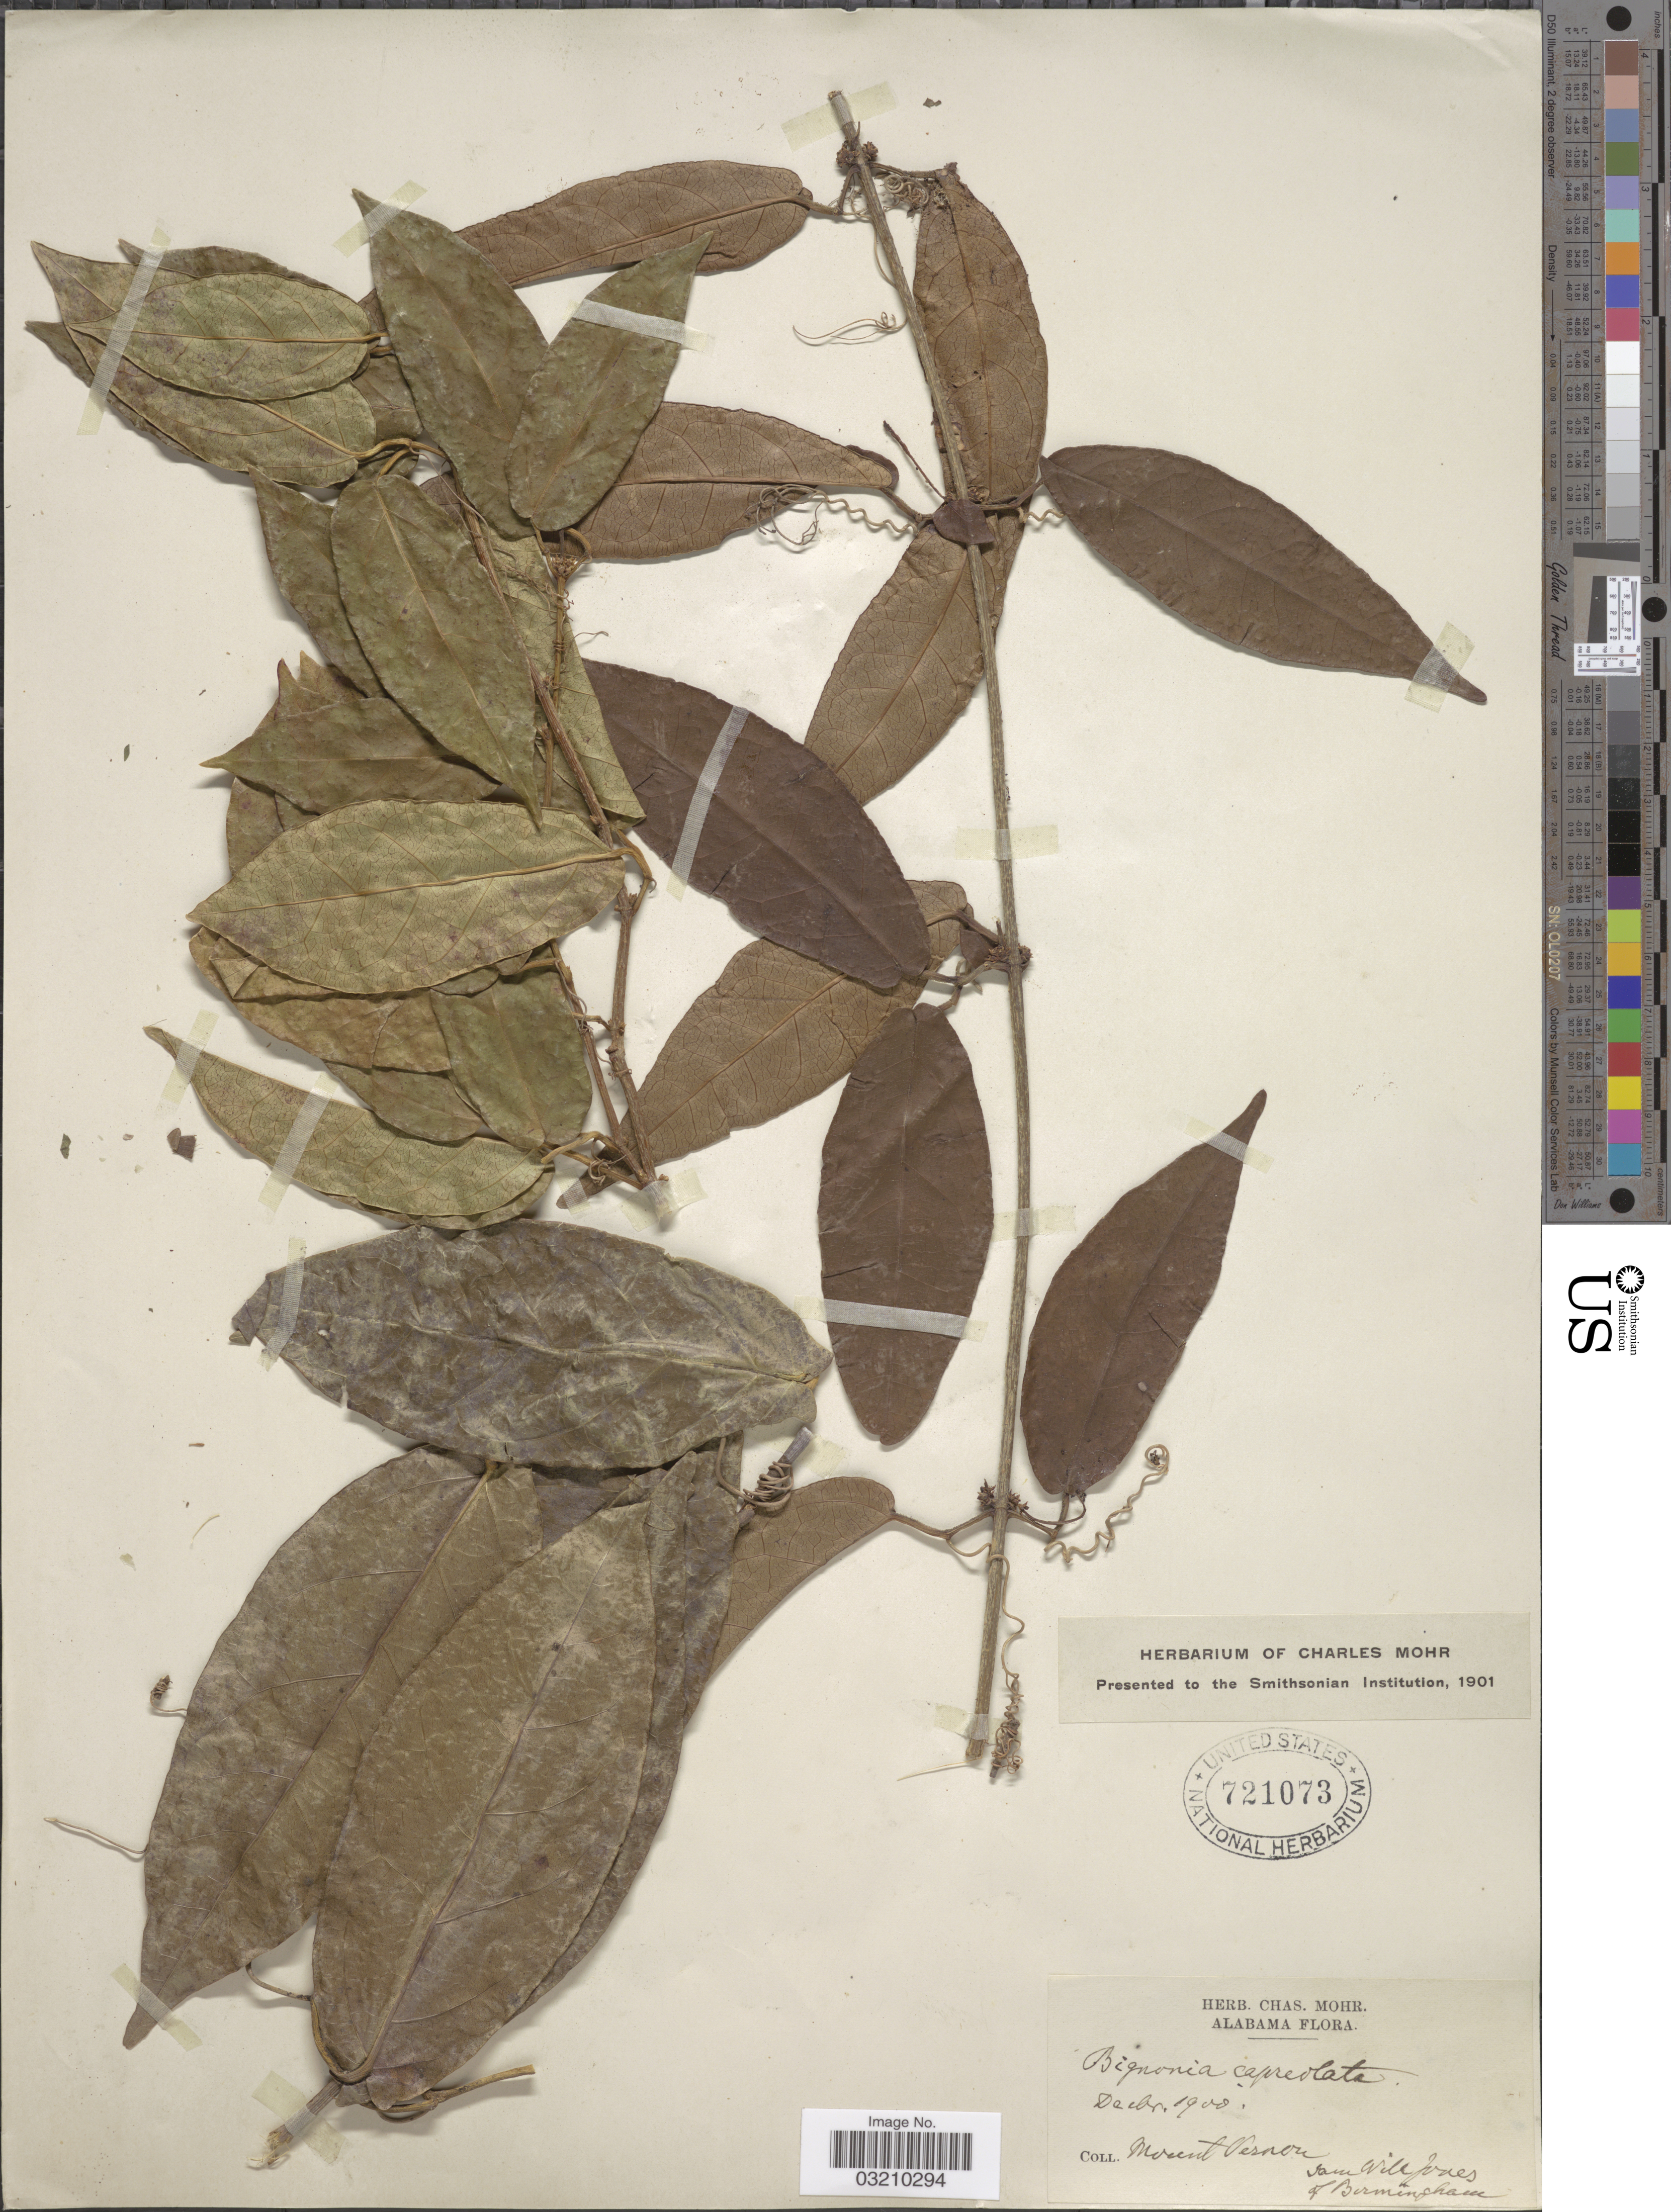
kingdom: Plantae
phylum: Tracheophyta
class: Magnoliopsida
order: Lamiales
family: Bignoniaceae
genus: Bignonia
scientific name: Bignonia capreolata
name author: L.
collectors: ex herb. Charles Mohr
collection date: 1900-12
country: United States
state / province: Alabama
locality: Mount Vernon.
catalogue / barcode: US 721073